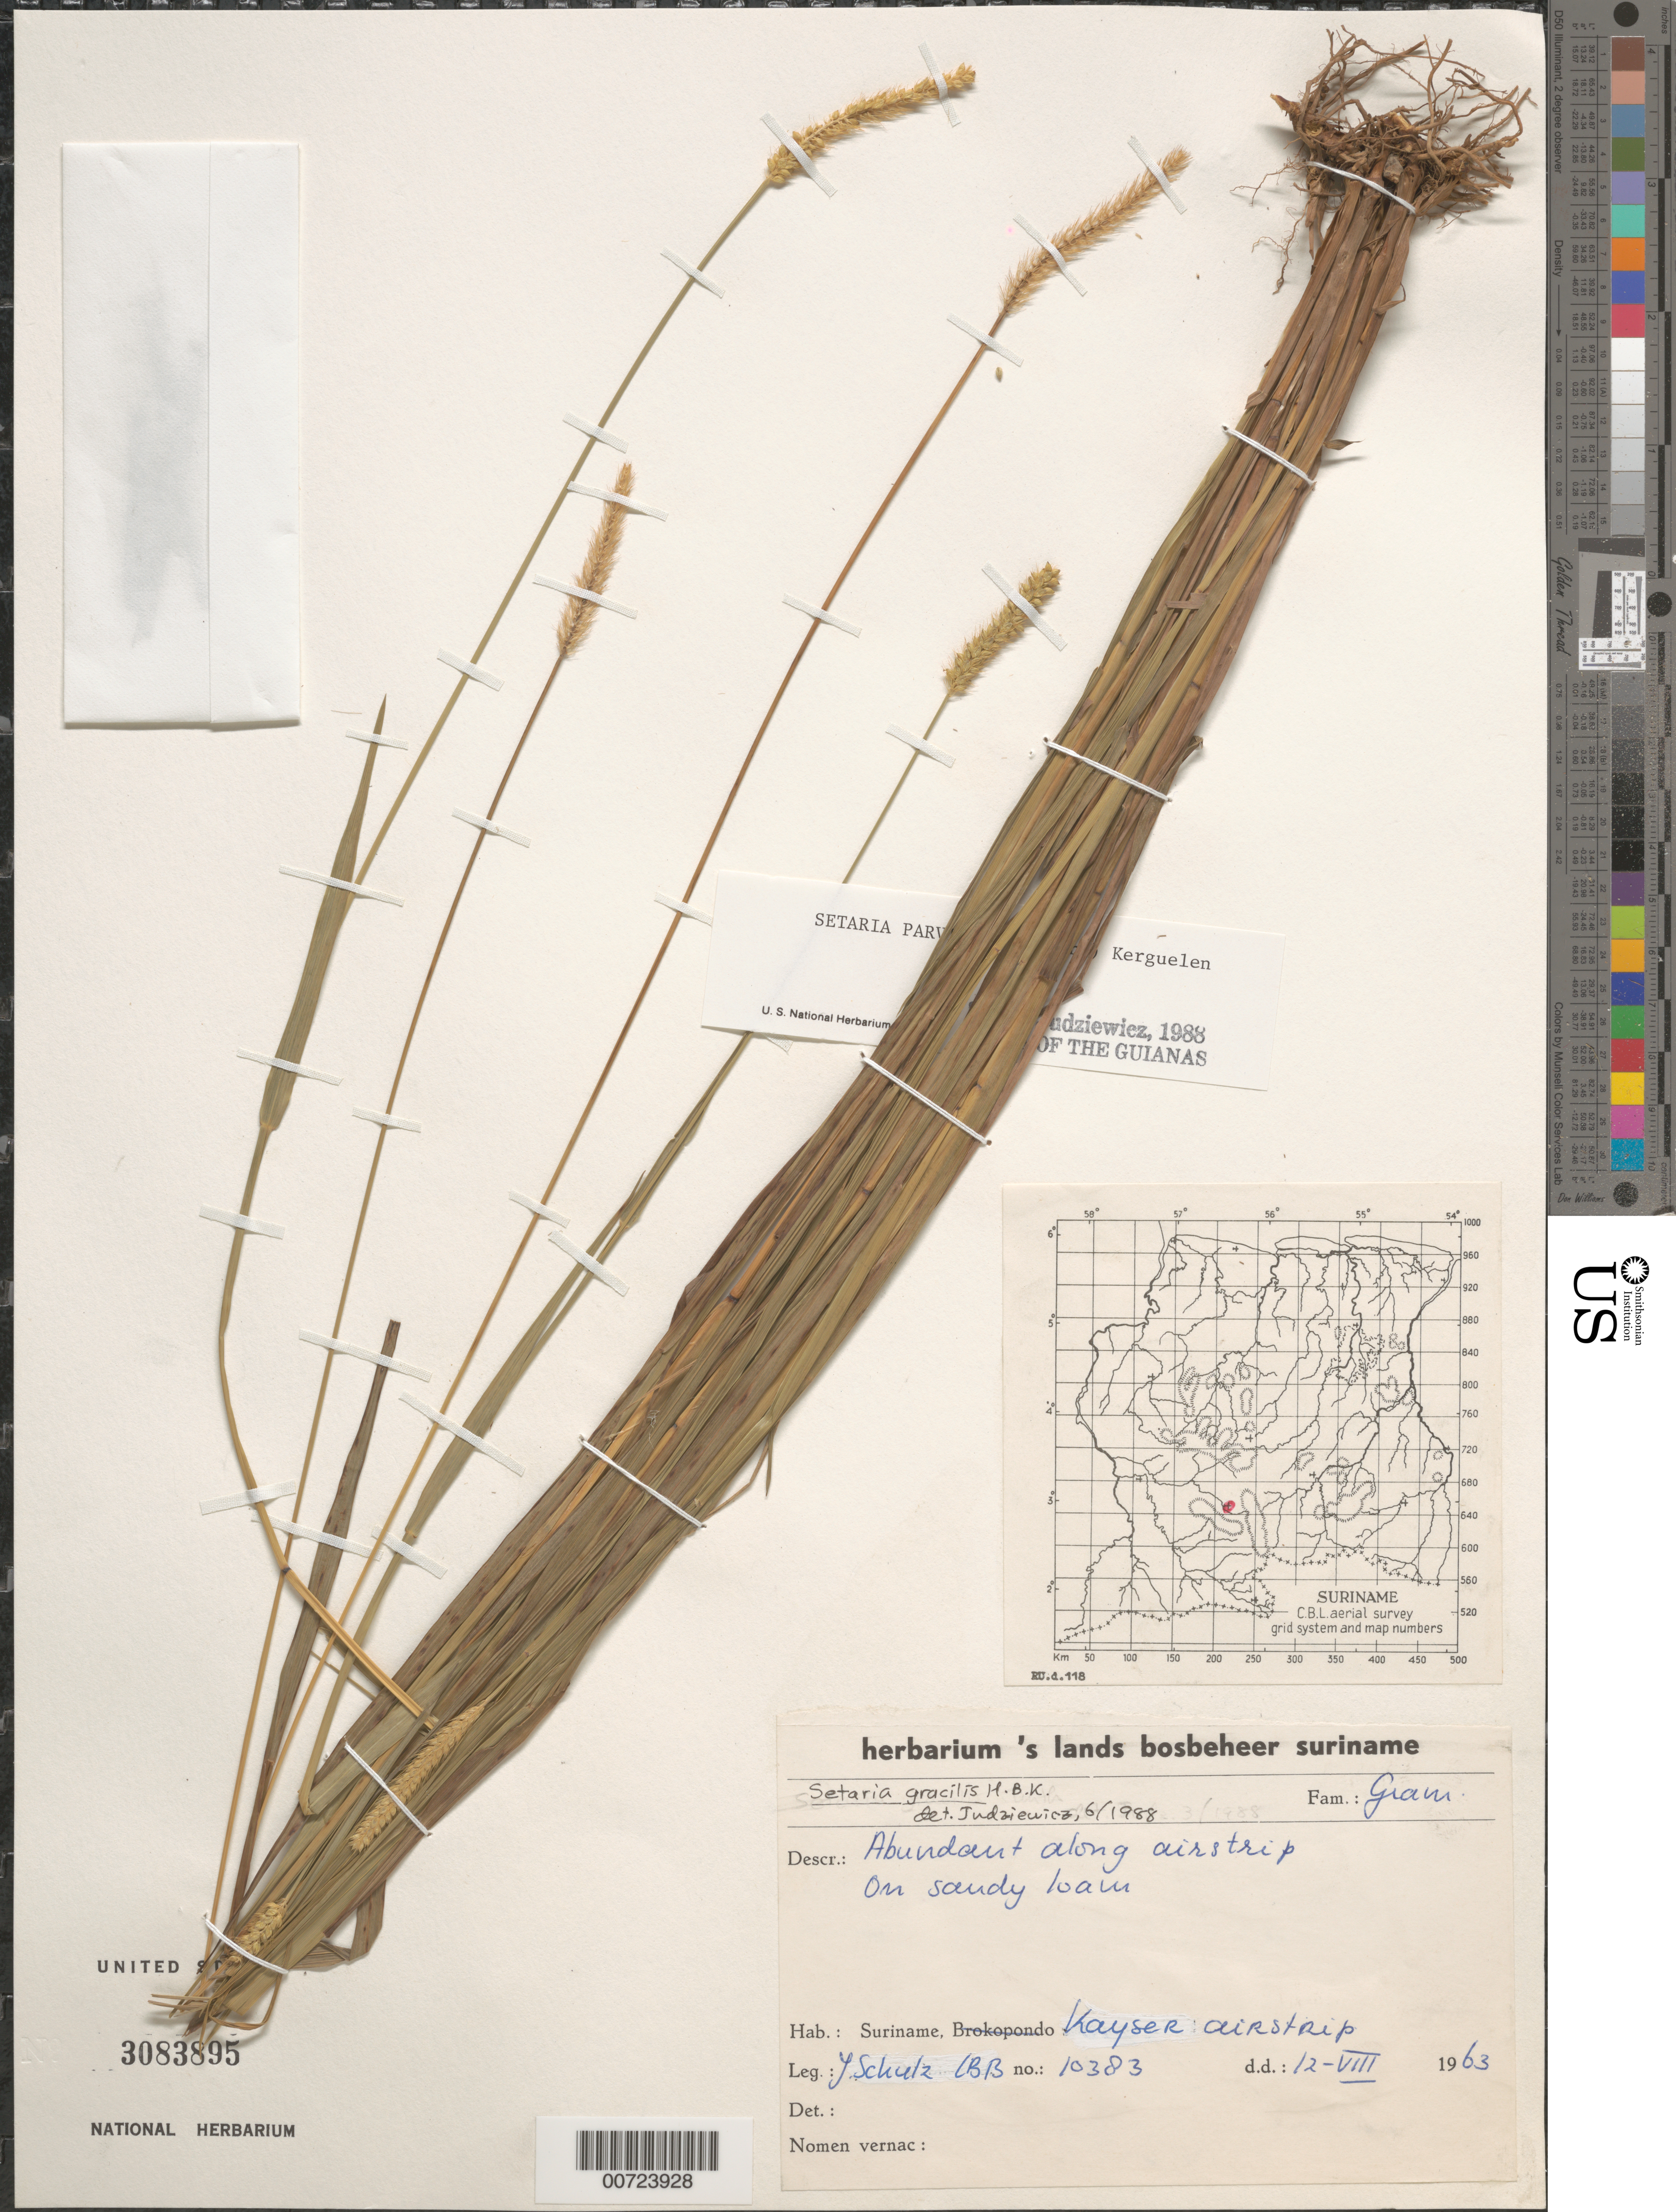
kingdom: Plantae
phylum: Tracheophyta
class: Liliopsida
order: Poales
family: Poaceae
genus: Setaria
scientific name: Setaria parviflora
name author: (Poir.) Kerguélen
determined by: Judziewicz, E. J.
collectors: J. P. Schulz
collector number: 10383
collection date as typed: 12-Aug-63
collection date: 1963-08-12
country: Suriname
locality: Kayser Airstrip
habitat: Along airstrip on sandy loam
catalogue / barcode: US 3083895